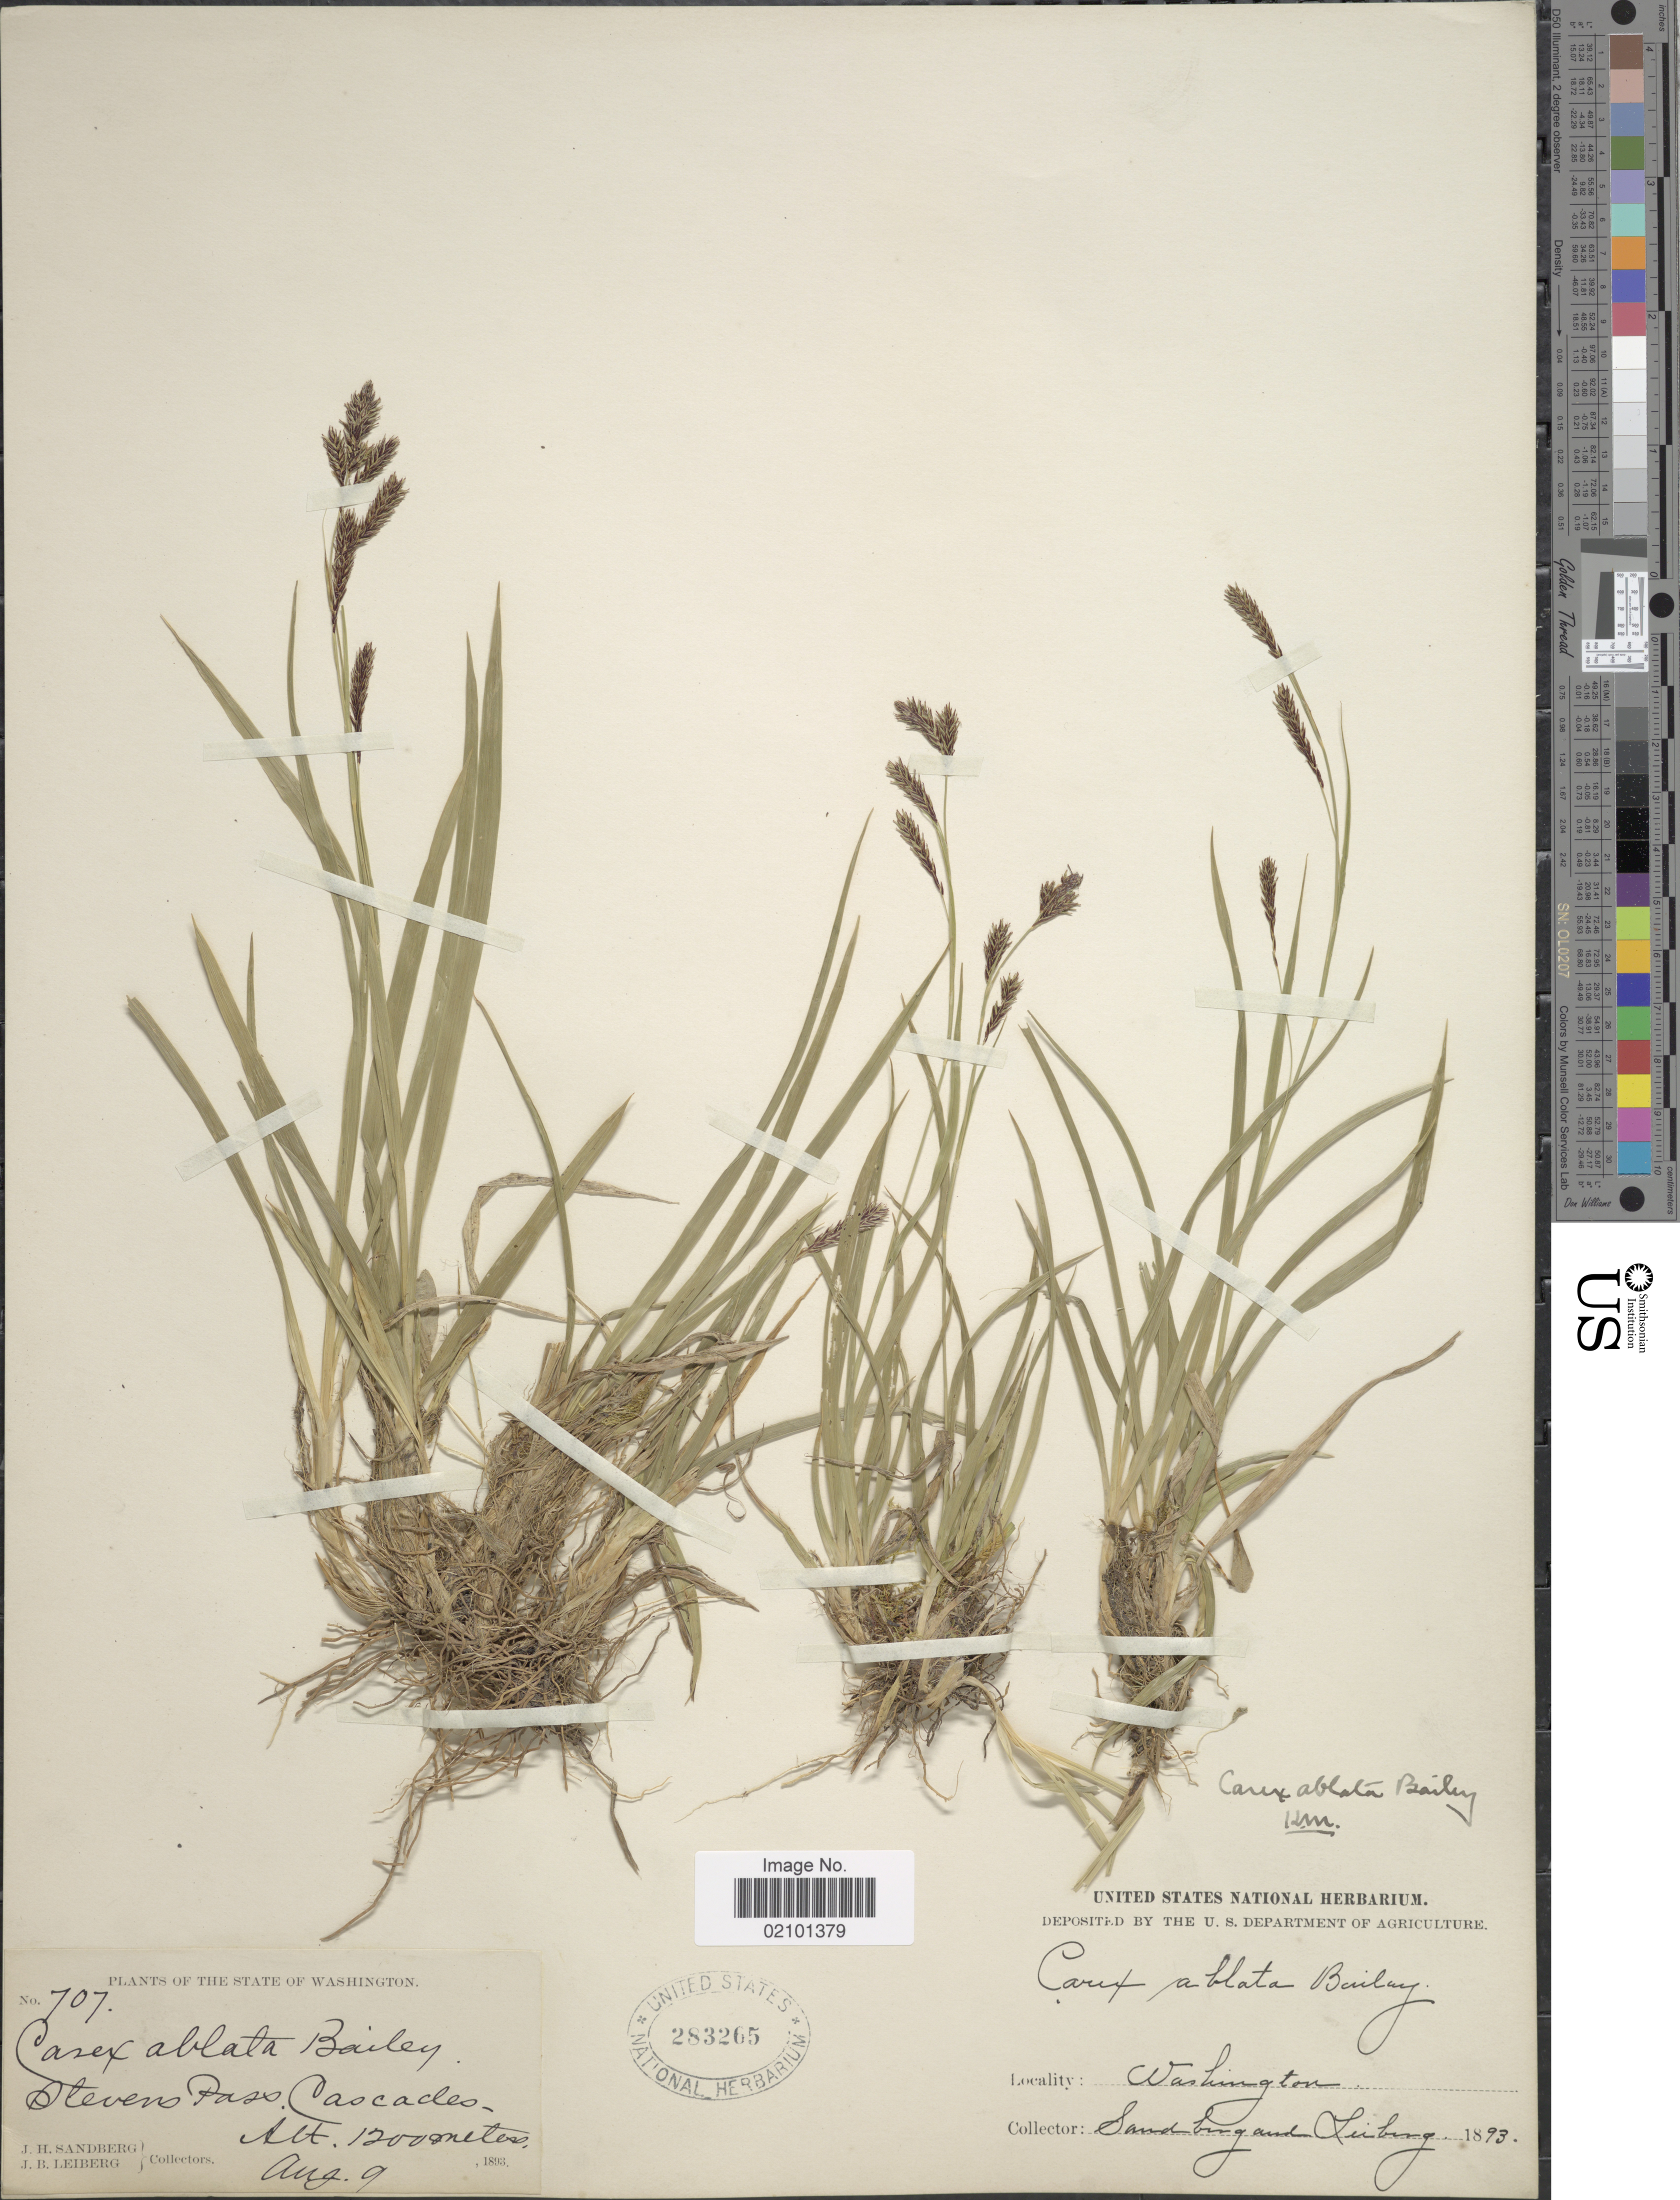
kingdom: Plantae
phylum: Tracheophyta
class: Liliopsida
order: Poales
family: Cyperaceae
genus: Carex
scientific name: Carex ablata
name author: L.H. Bailey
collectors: J. H. Sandberg & J. B. Leiberg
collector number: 707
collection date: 1893-08-09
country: United States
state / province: Washington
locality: Stevens Pass Cascades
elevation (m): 1200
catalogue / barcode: US 283265